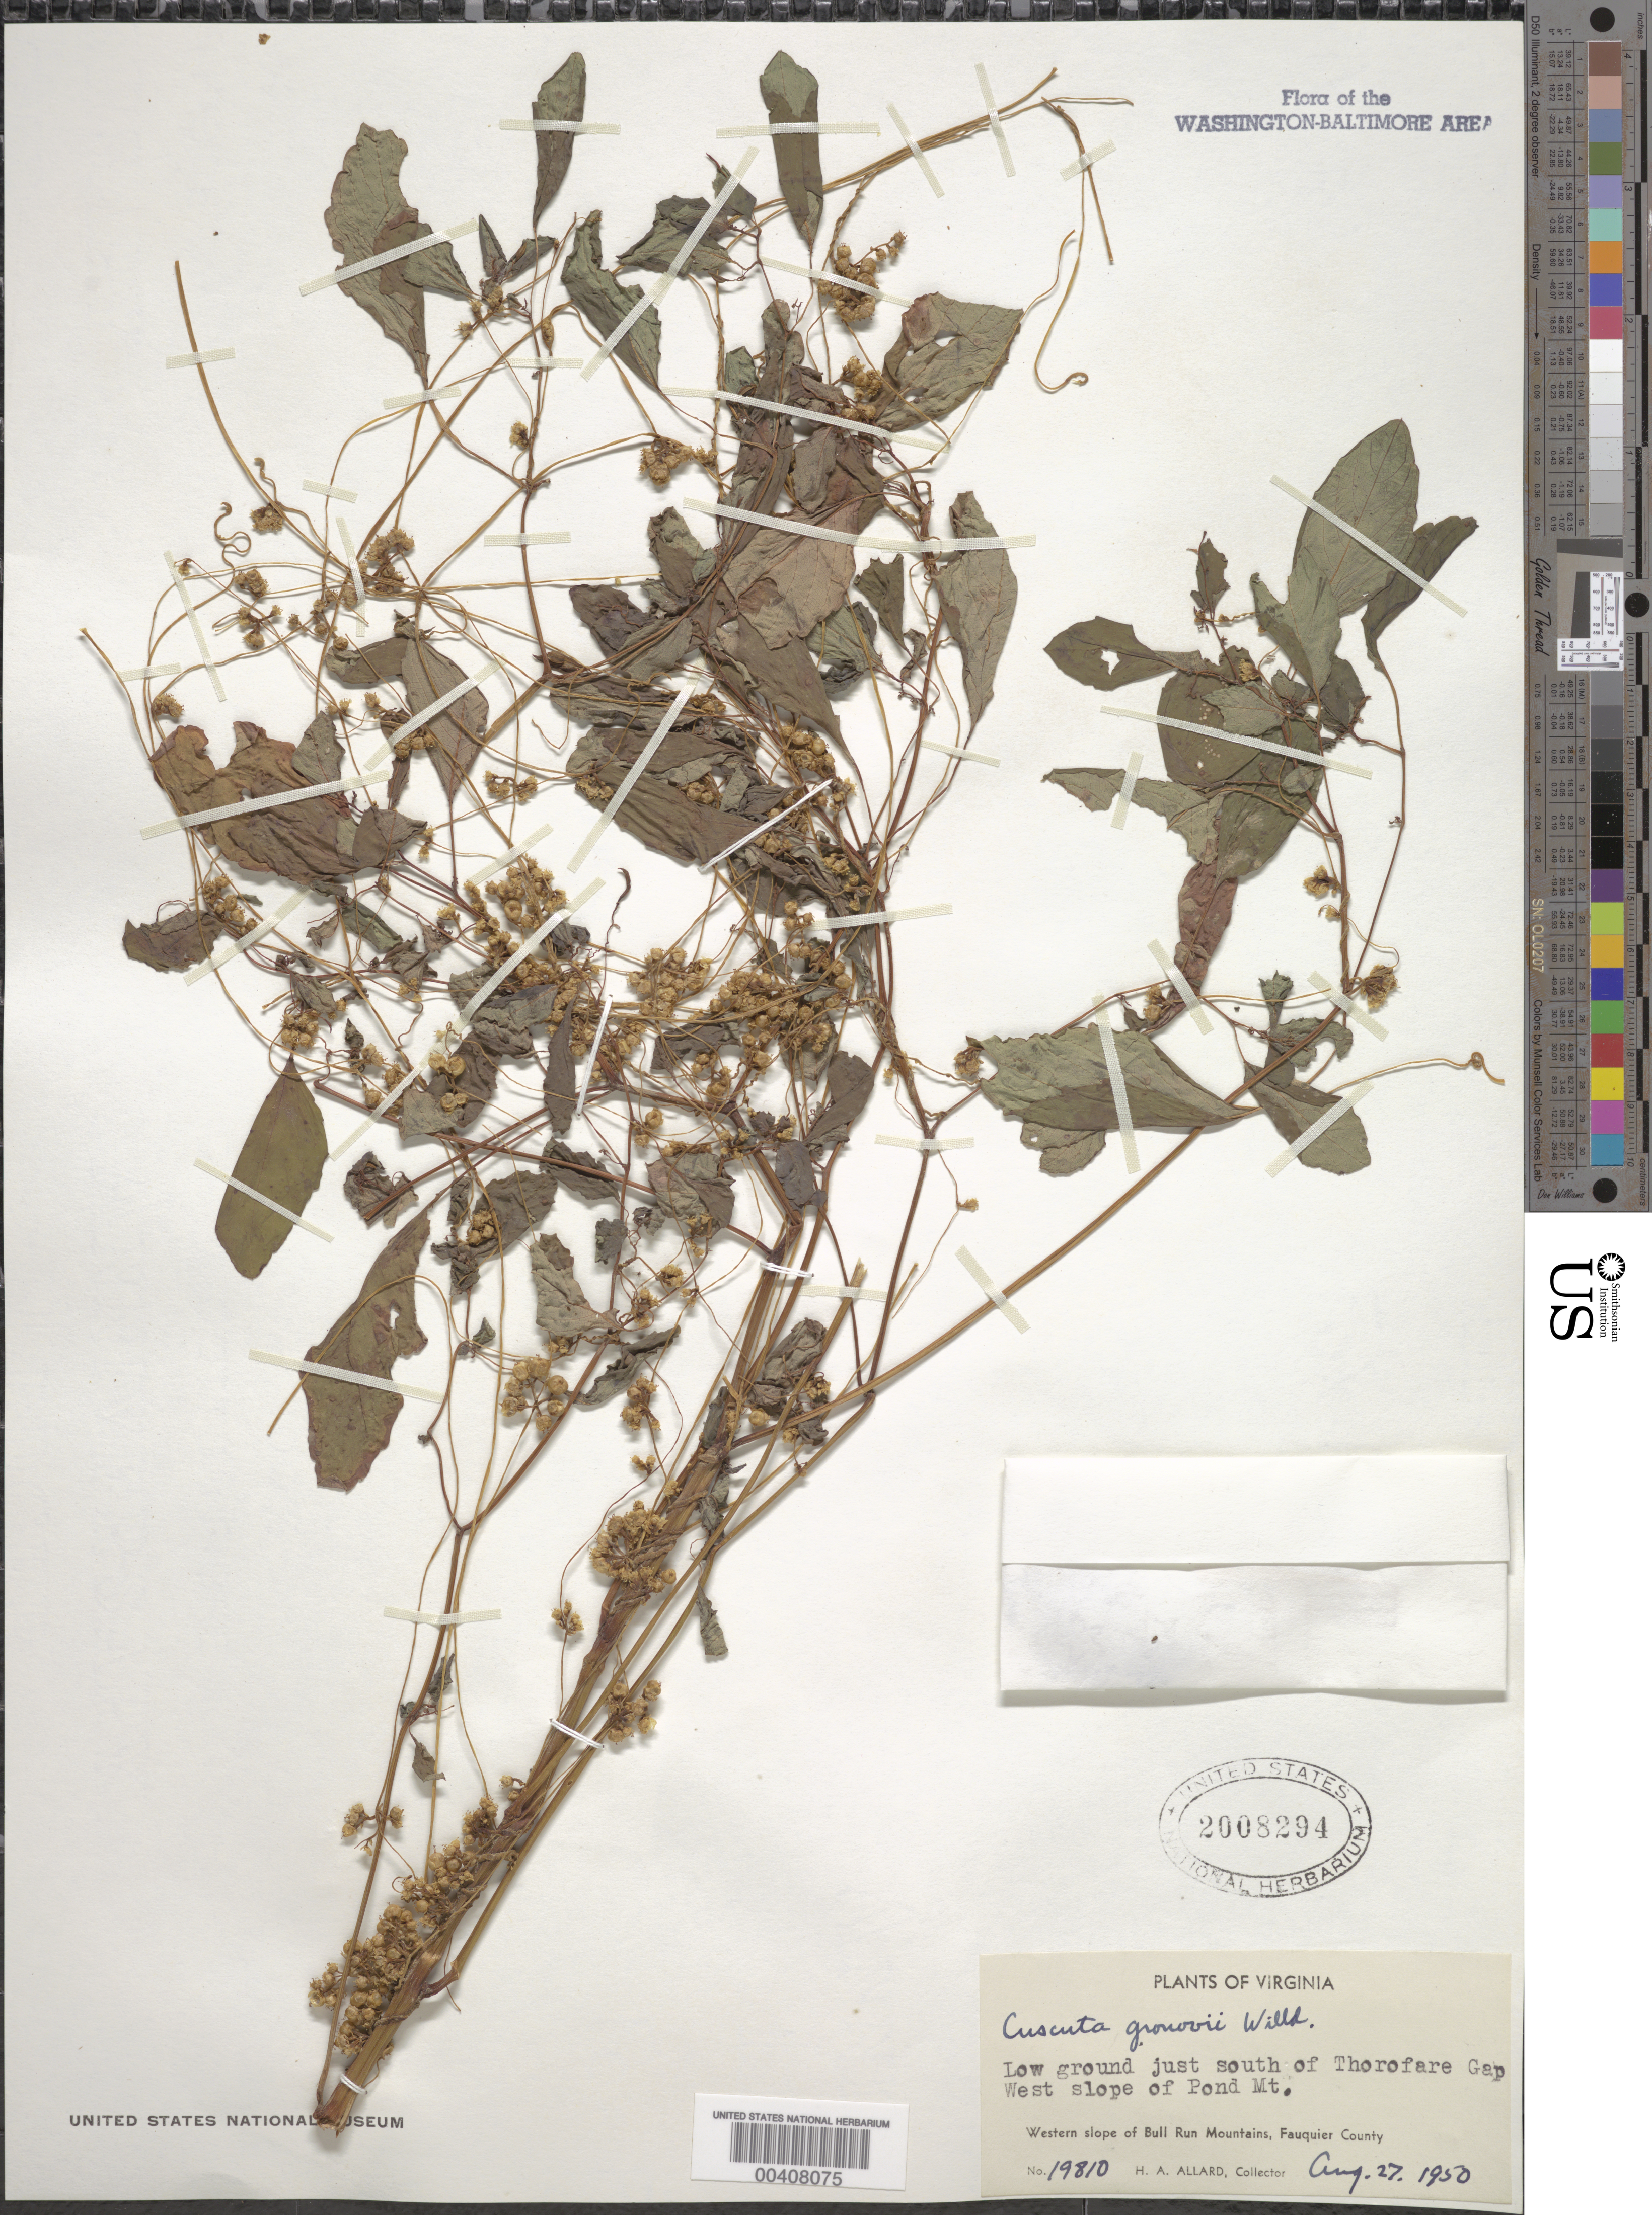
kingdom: Plantae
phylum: Tracheophyta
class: Magnoliopsida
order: Solanales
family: Convolvulaceae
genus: Cuscuta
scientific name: Cuscuta gronovii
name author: Willd. ex Schult.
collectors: H. A. Allard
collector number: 19810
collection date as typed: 27 Aug 1950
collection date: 1950-08-27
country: United States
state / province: Virginia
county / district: Fauquier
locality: In mountains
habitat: Low ground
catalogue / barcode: US 2008294